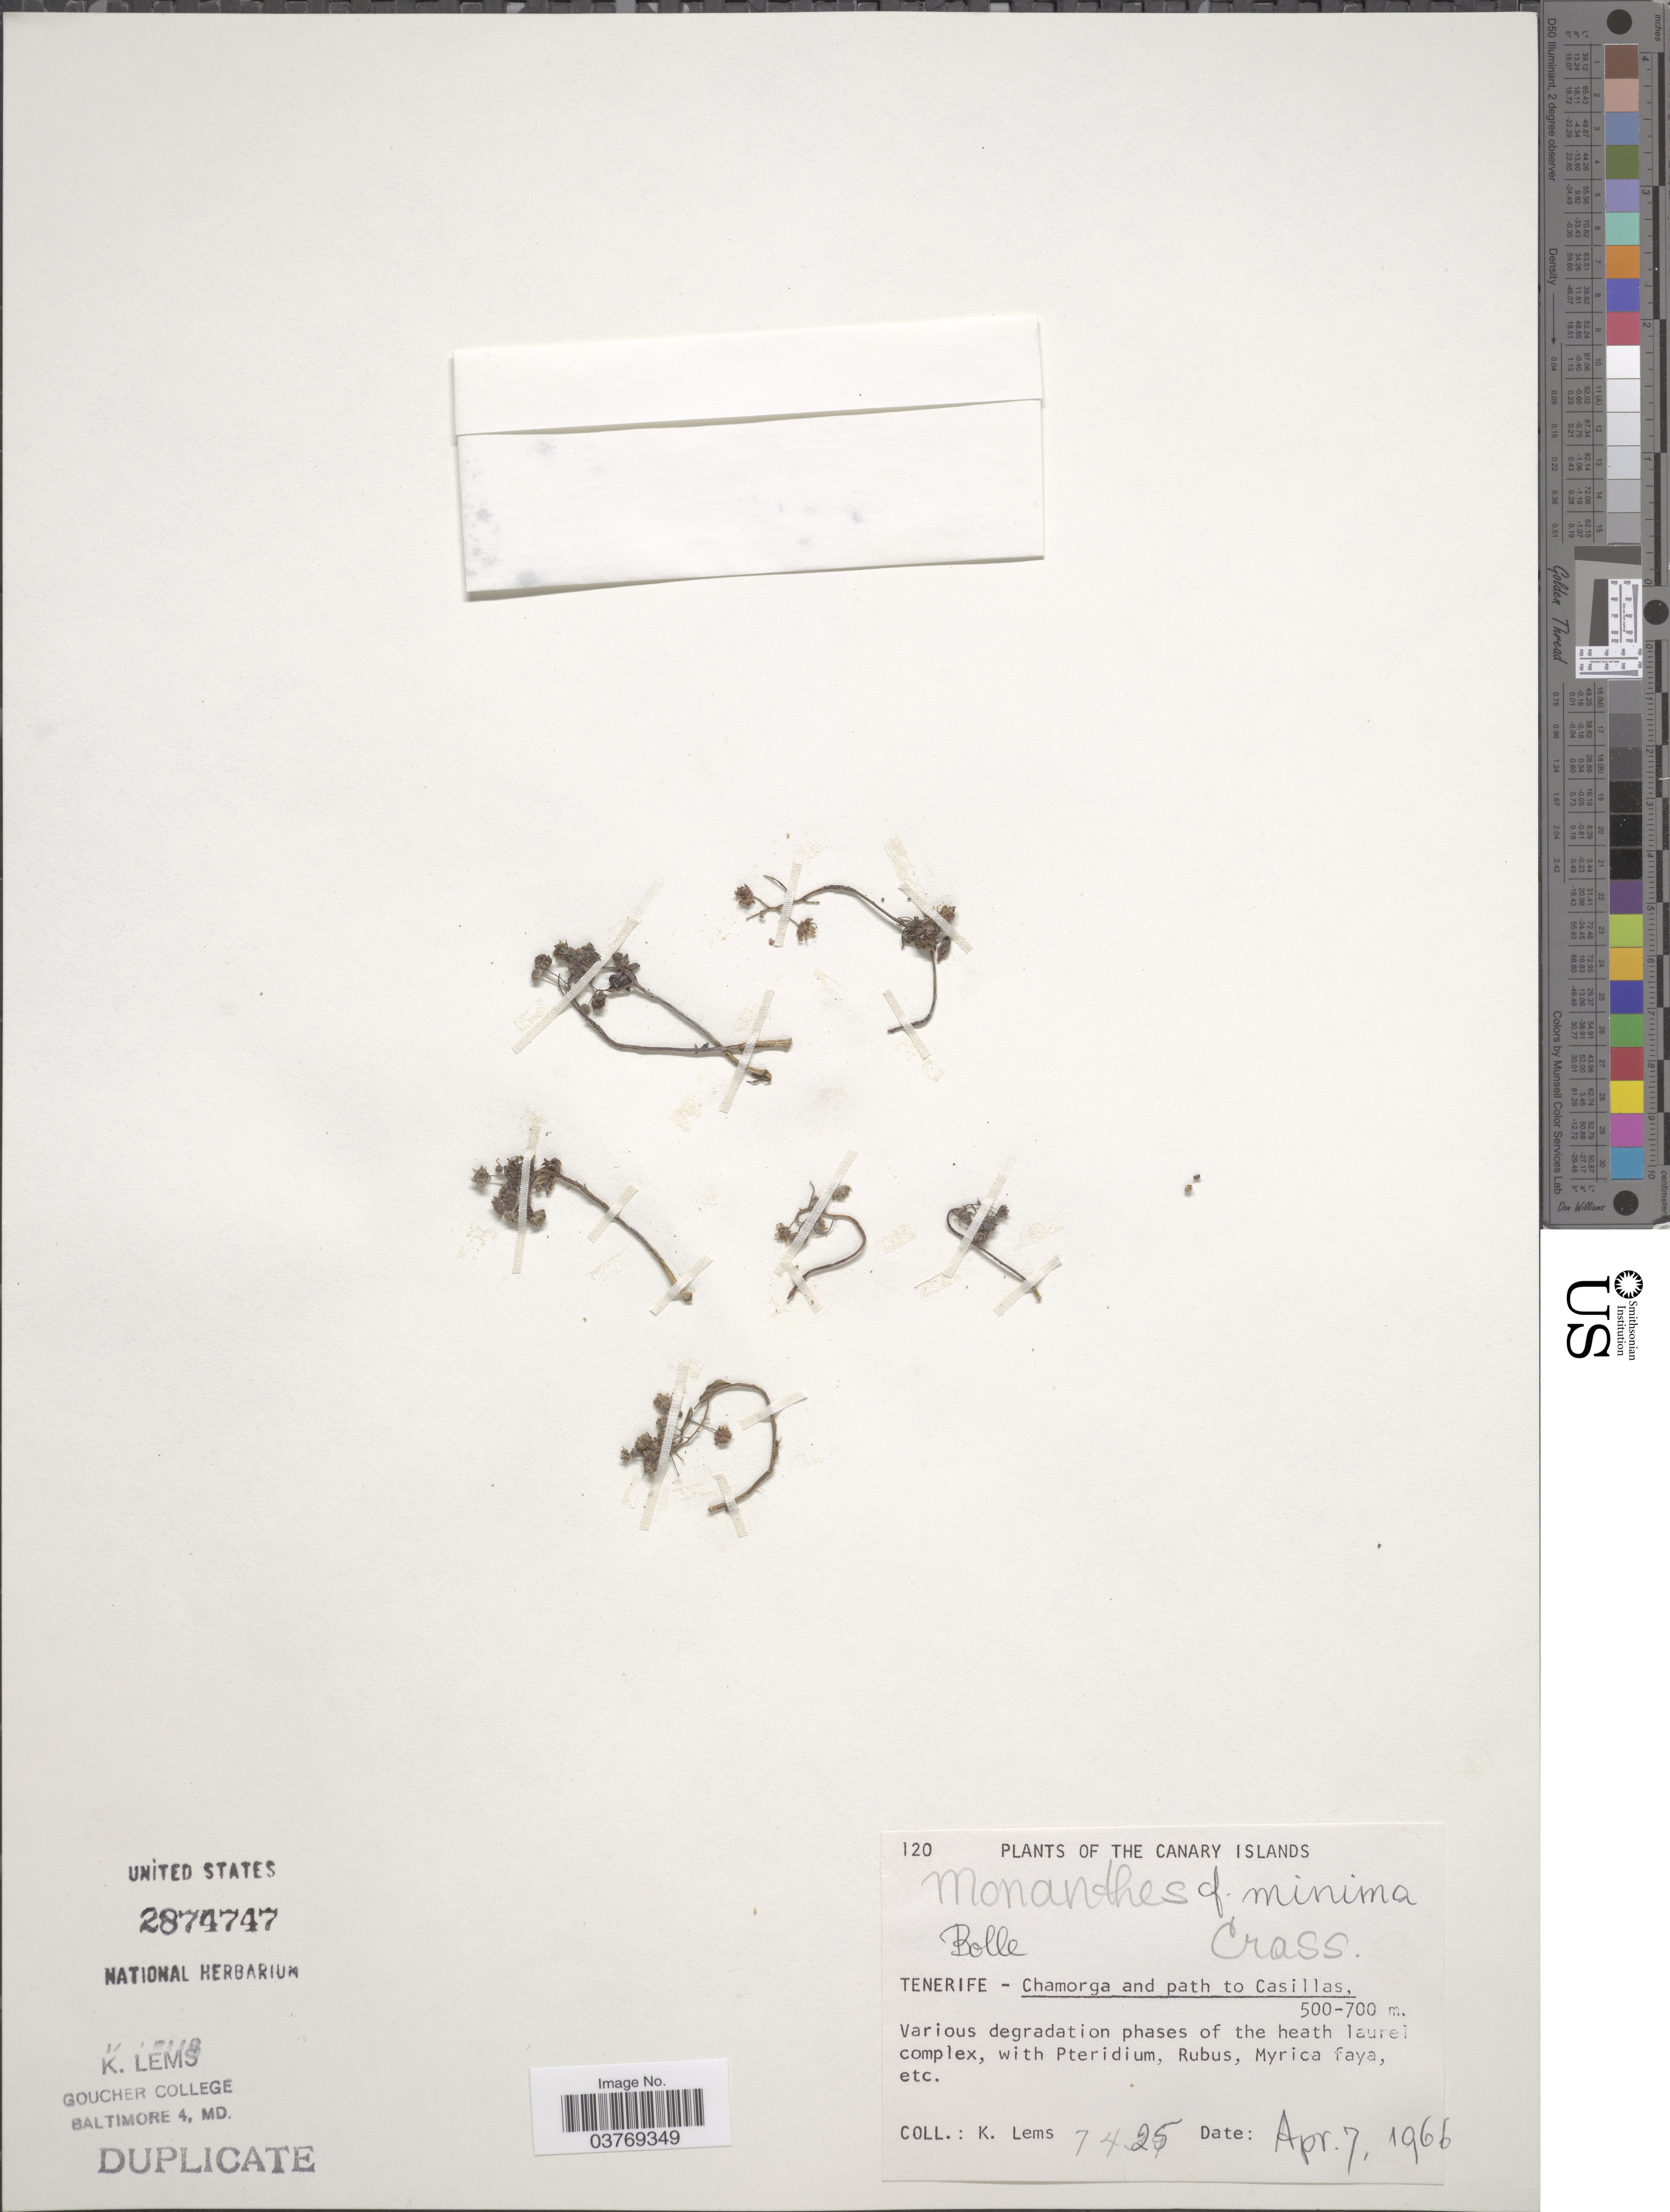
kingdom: Plantae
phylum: Tracheophyta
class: Magnoliopsida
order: Saxifragales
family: Crassulaceae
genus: Monanthes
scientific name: Monanthes minima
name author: (Bolle) Christ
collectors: K. Lems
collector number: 7425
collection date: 1966-04-07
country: Spain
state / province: Canarias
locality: The Canary Islands. Tenerife- Chamorga and path to Casillas.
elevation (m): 500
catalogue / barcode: US 2874747